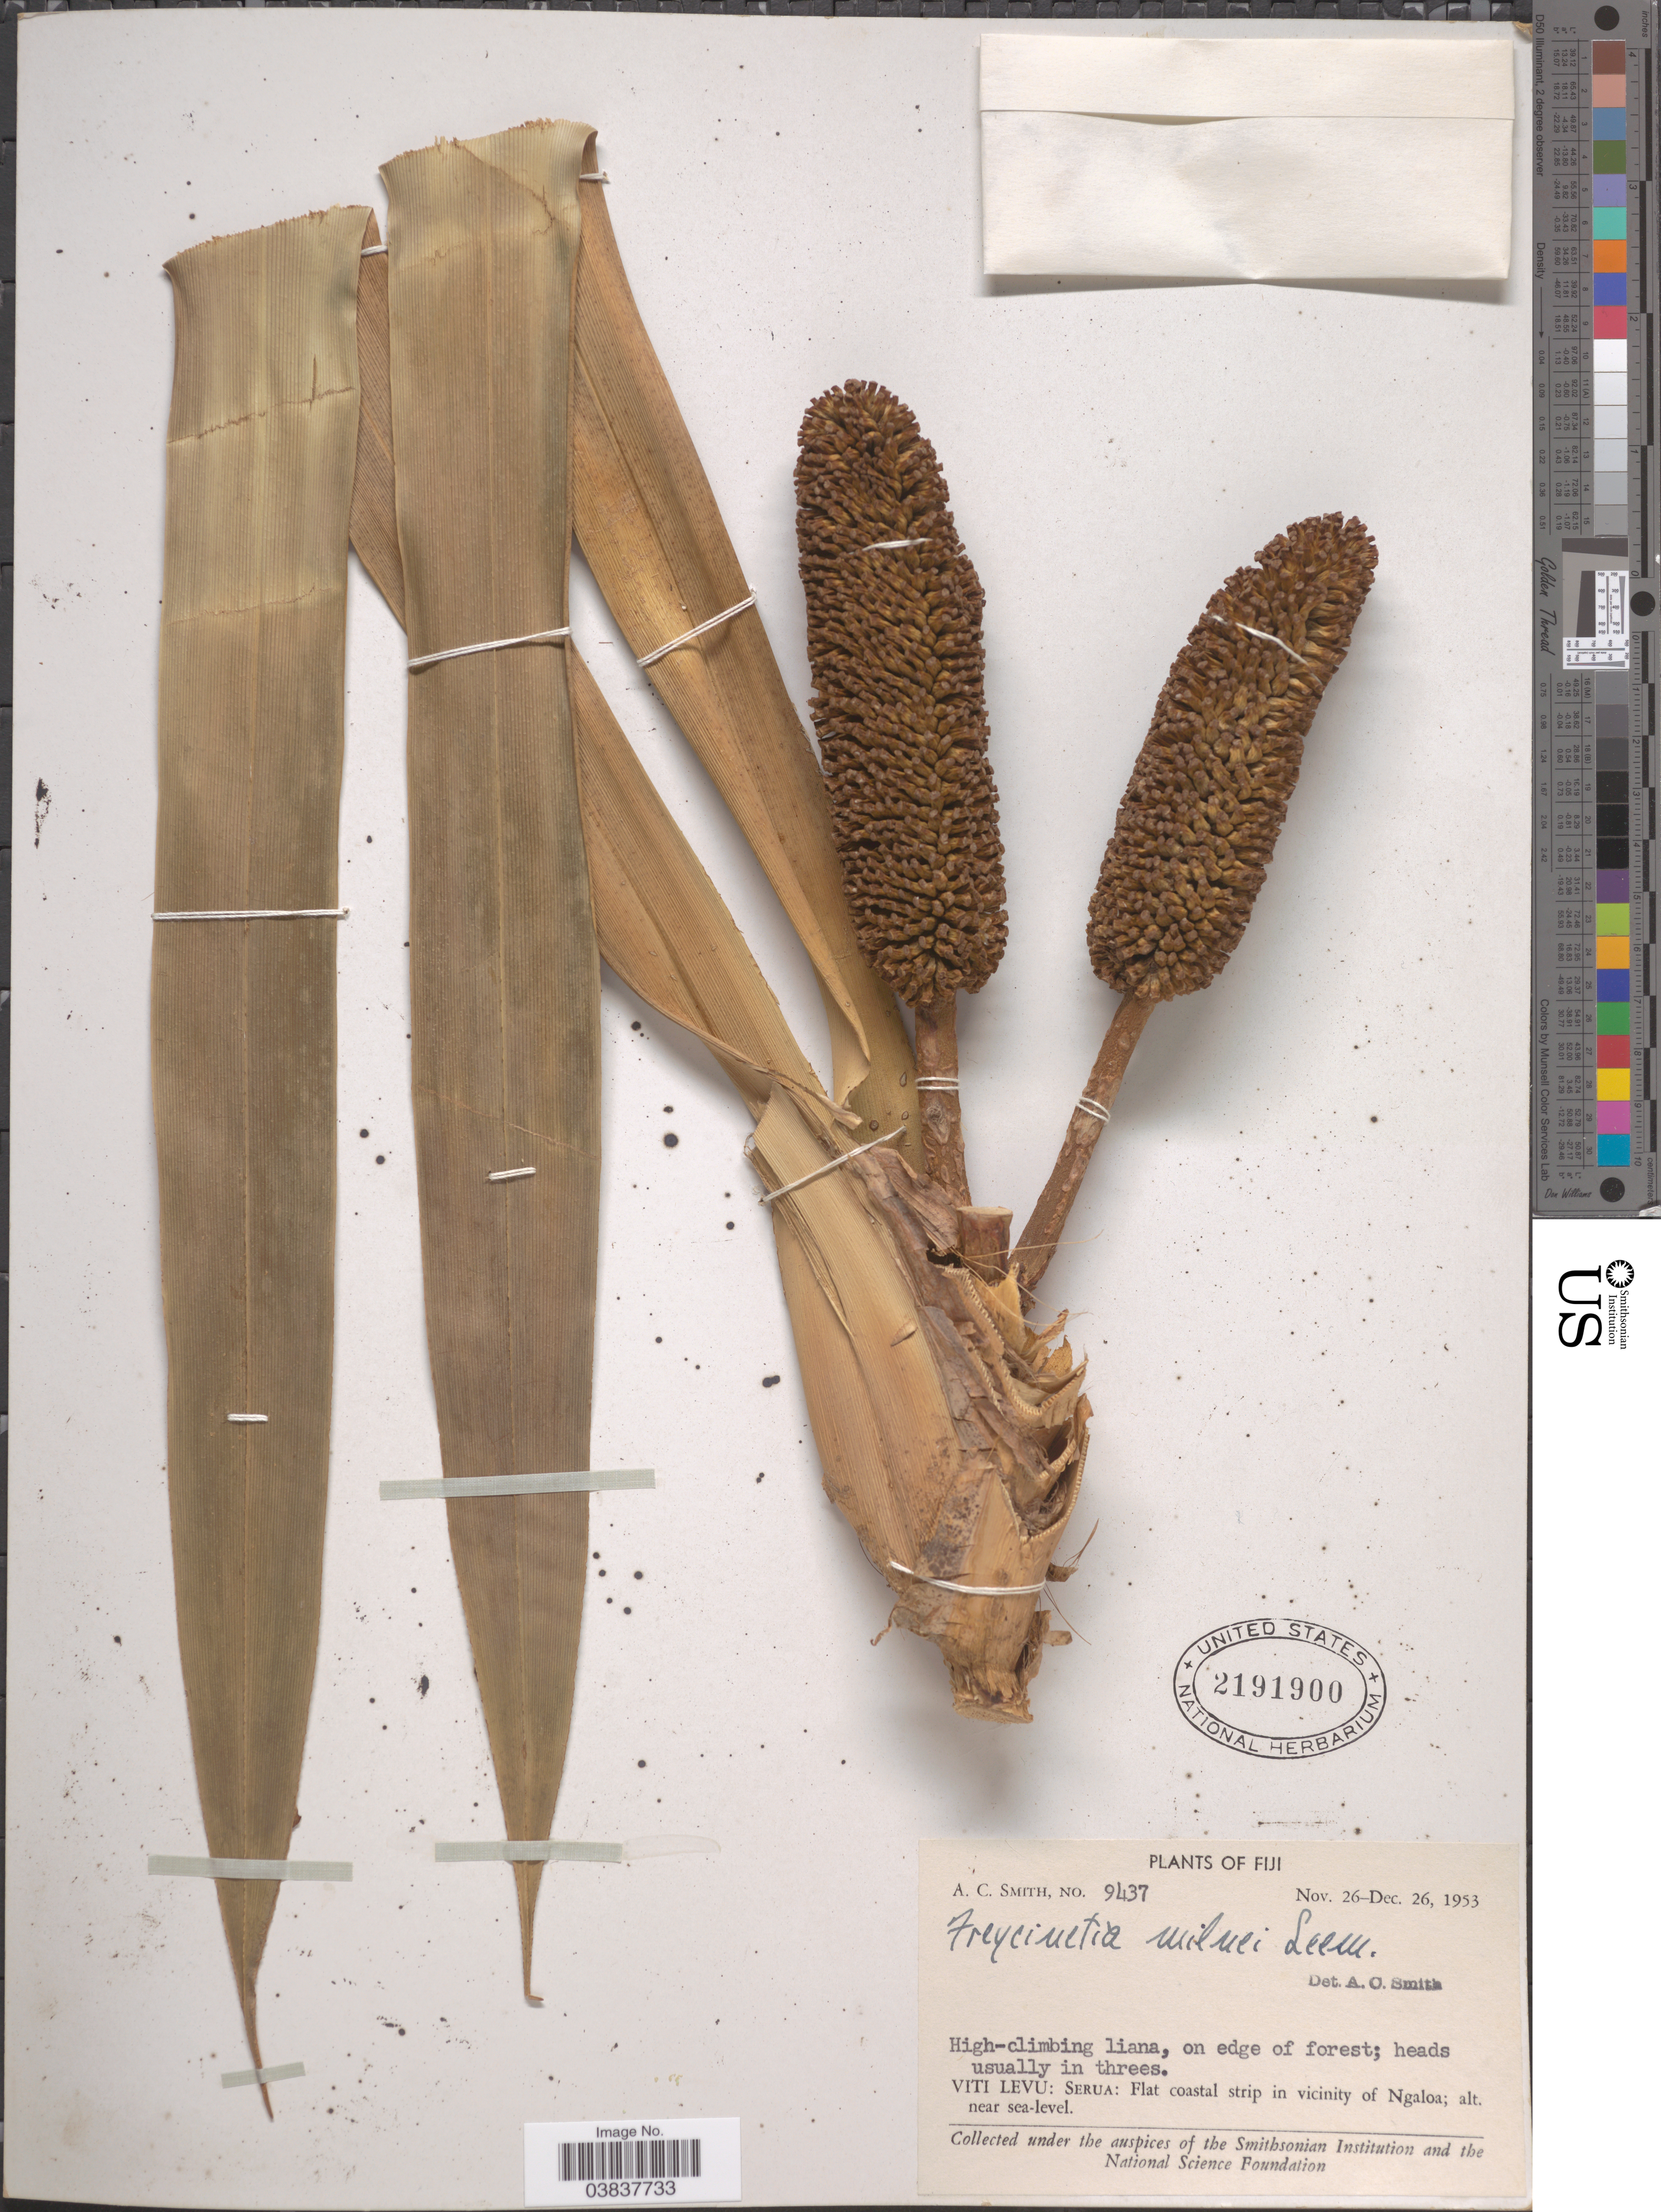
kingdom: Plantae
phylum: Tracheophyta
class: Liliopsida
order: Pandanales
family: Pandanaceae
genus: Freycinetia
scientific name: Freycinetia milnei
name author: Seem.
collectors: A. C. Smith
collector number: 9437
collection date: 1953-11-26/1953-12-26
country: Fiji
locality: Viti Levu: Serua: Flat coastal strip in vicinity of Ngaloa.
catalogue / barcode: US 2191900